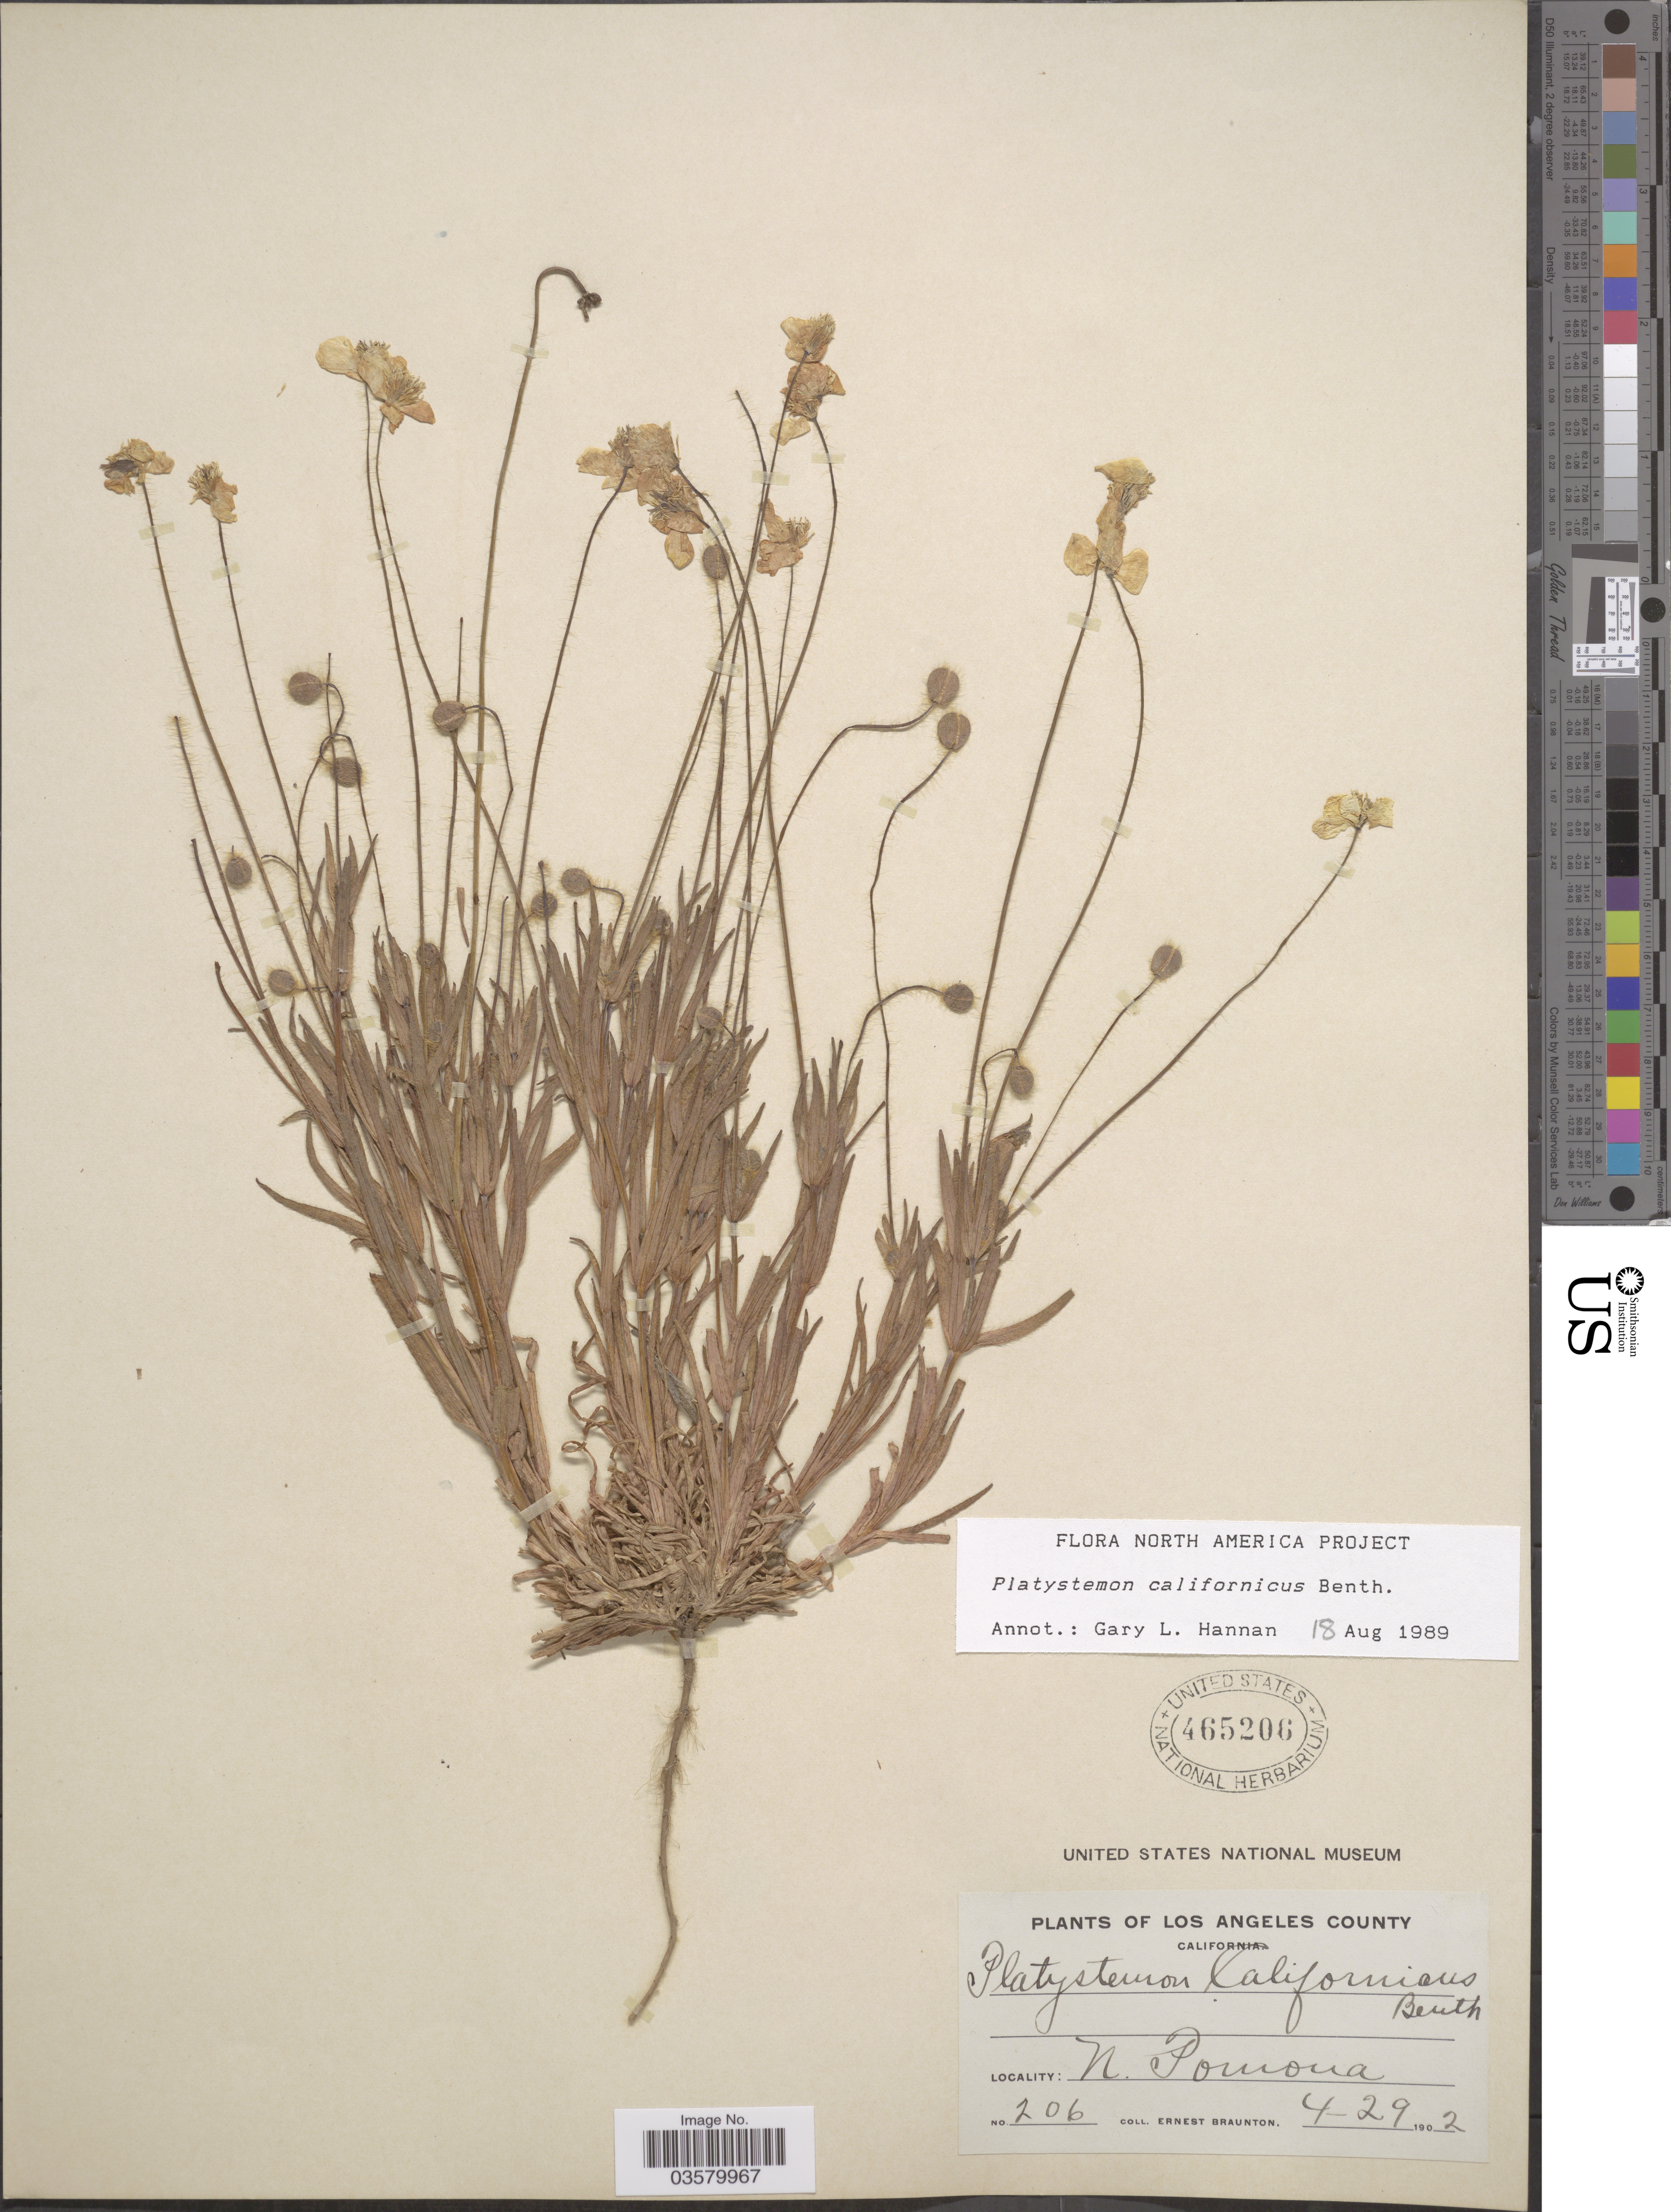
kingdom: Plantae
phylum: Tracheophyta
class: Magnoliopsida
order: Ranunculales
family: Papaveraceae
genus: Platystemon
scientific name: Platystemon californicus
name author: Benth.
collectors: E. Braunton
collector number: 206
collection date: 1902-04-29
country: United States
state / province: California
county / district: Los Angeles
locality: Los Angeles County. N. Pomona.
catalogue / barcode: US 465206